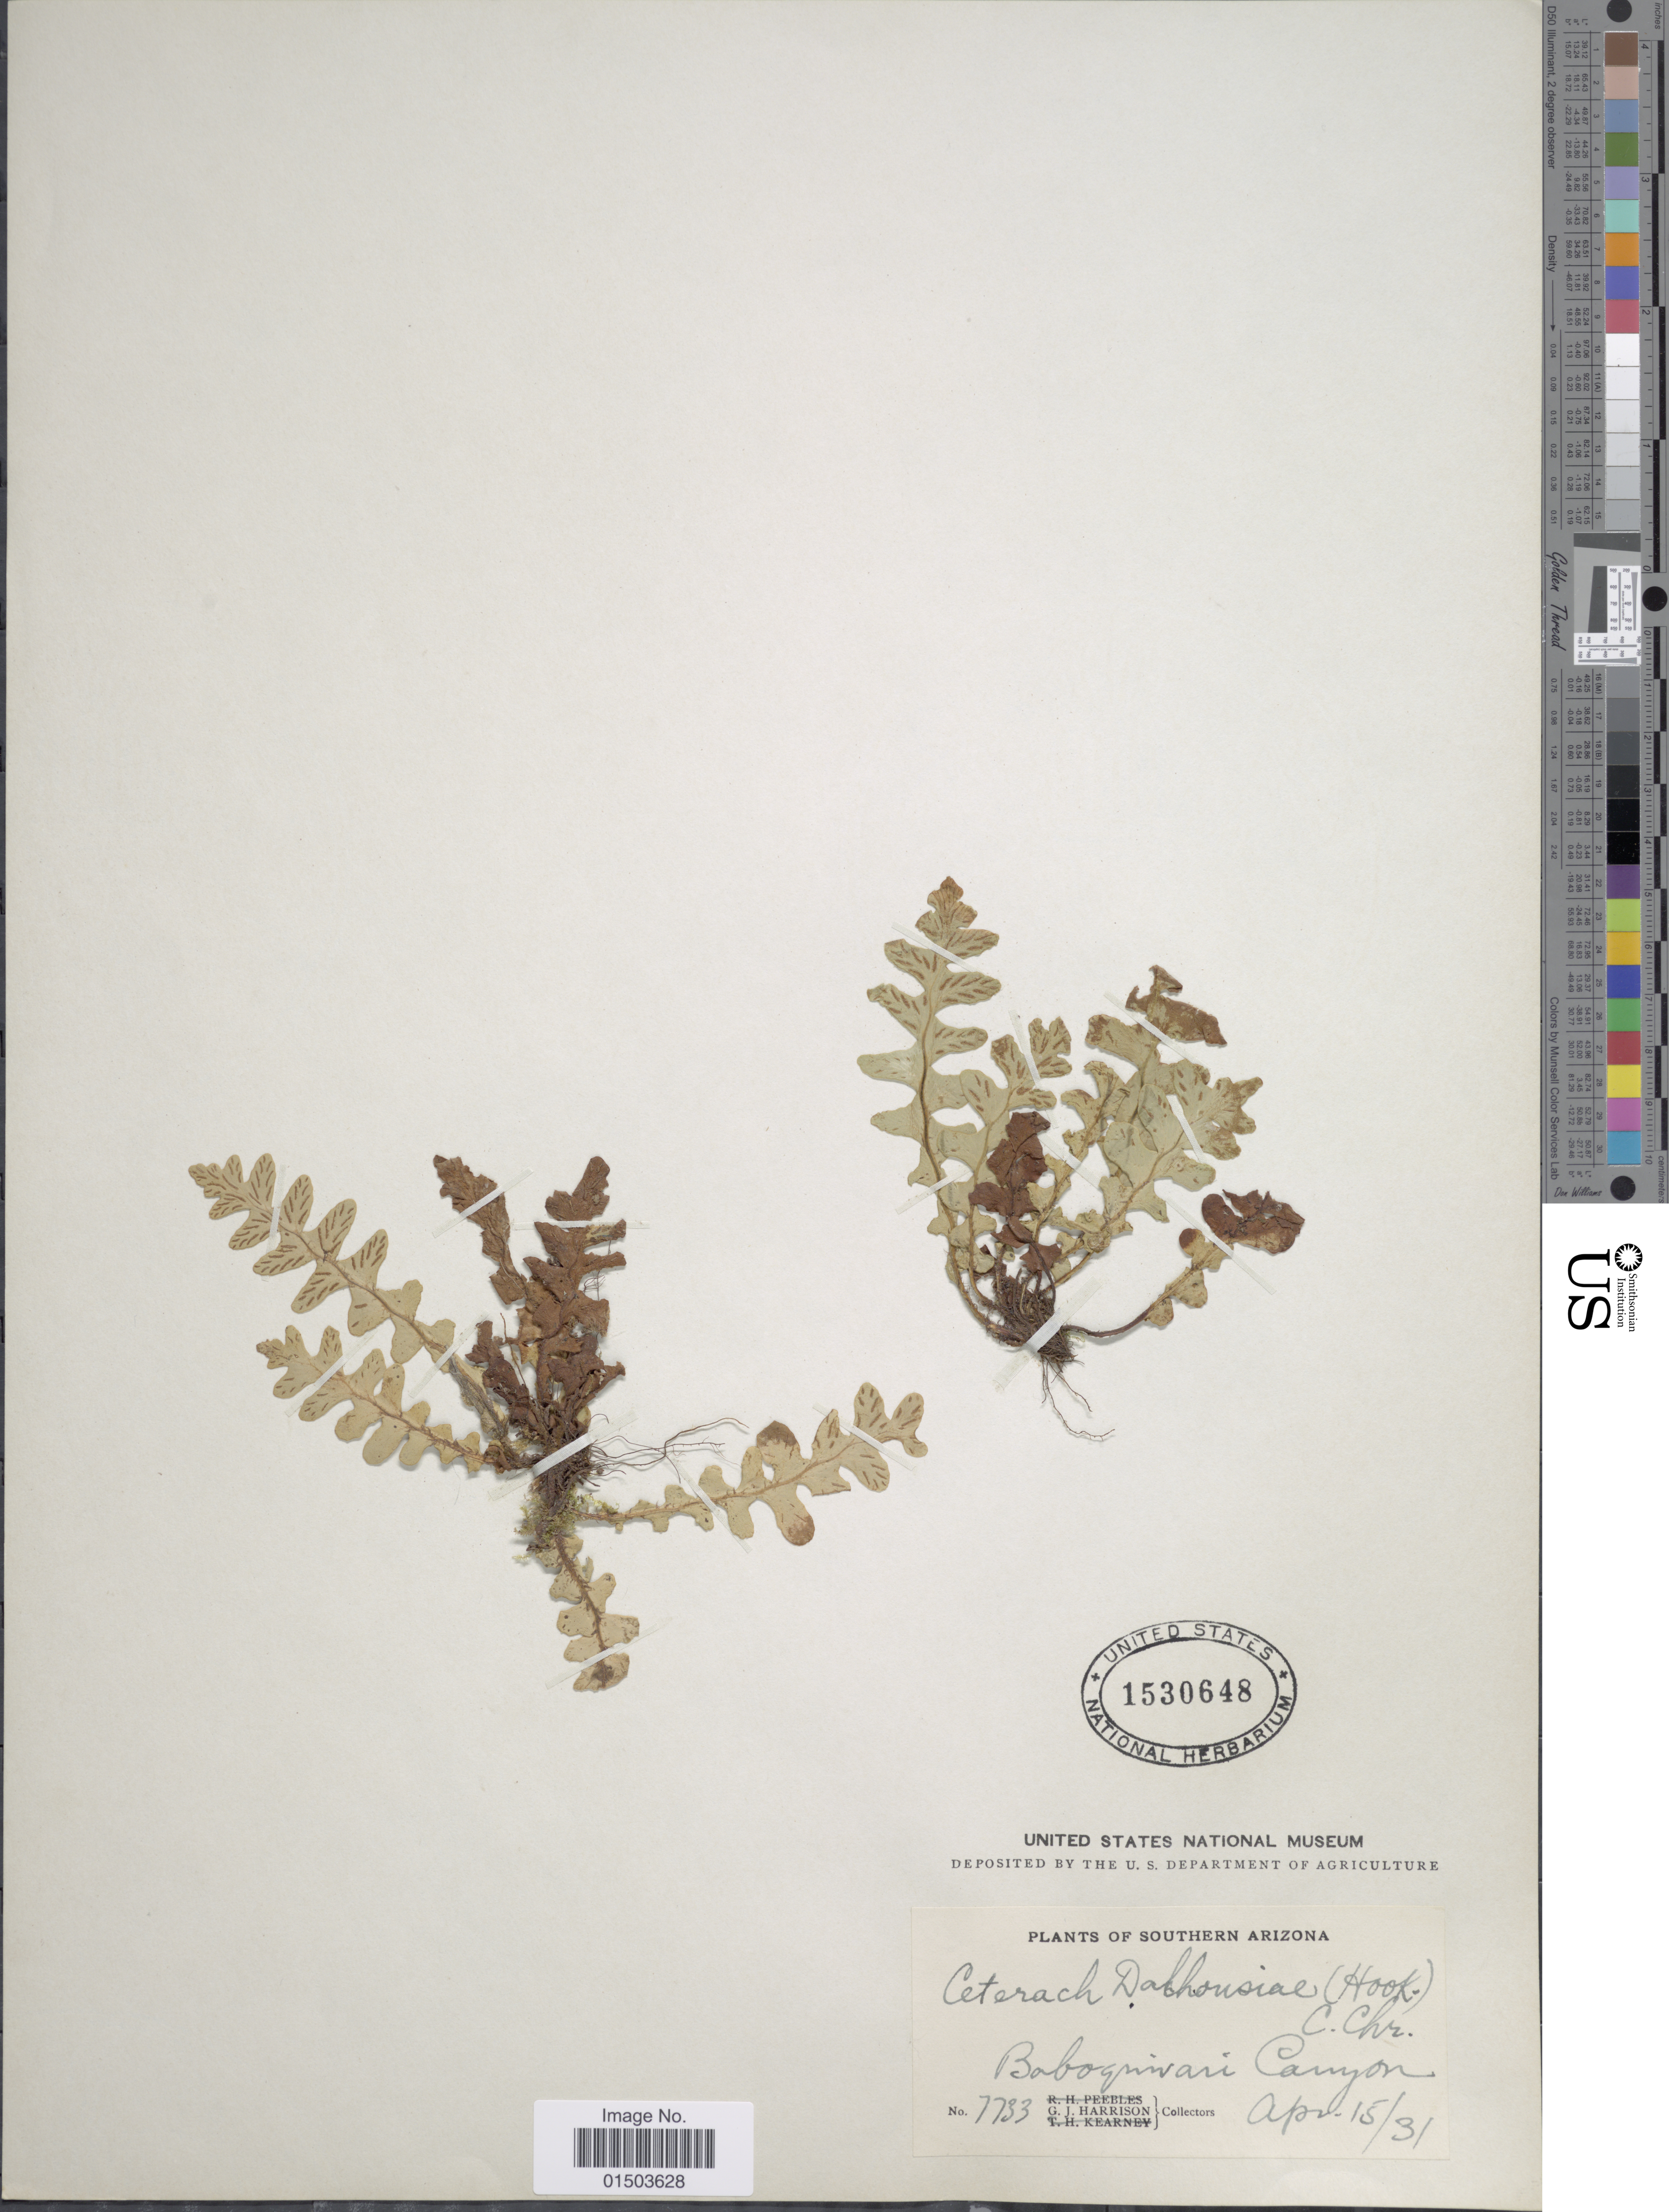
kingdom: Plantae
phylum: Tracheophyta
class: Polypodiopsida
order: Polypodiales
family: Aspleniaceae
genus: Asplenium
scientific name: Asplenium dalhousiae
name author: Hook.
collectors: G. J. Harrison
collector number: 7733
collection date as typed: Transcribed d/m/y: 15/4/31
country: United States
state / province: Arizona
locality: Southern Arizona, Babouiwari Canyon.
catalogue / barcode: US 1530648